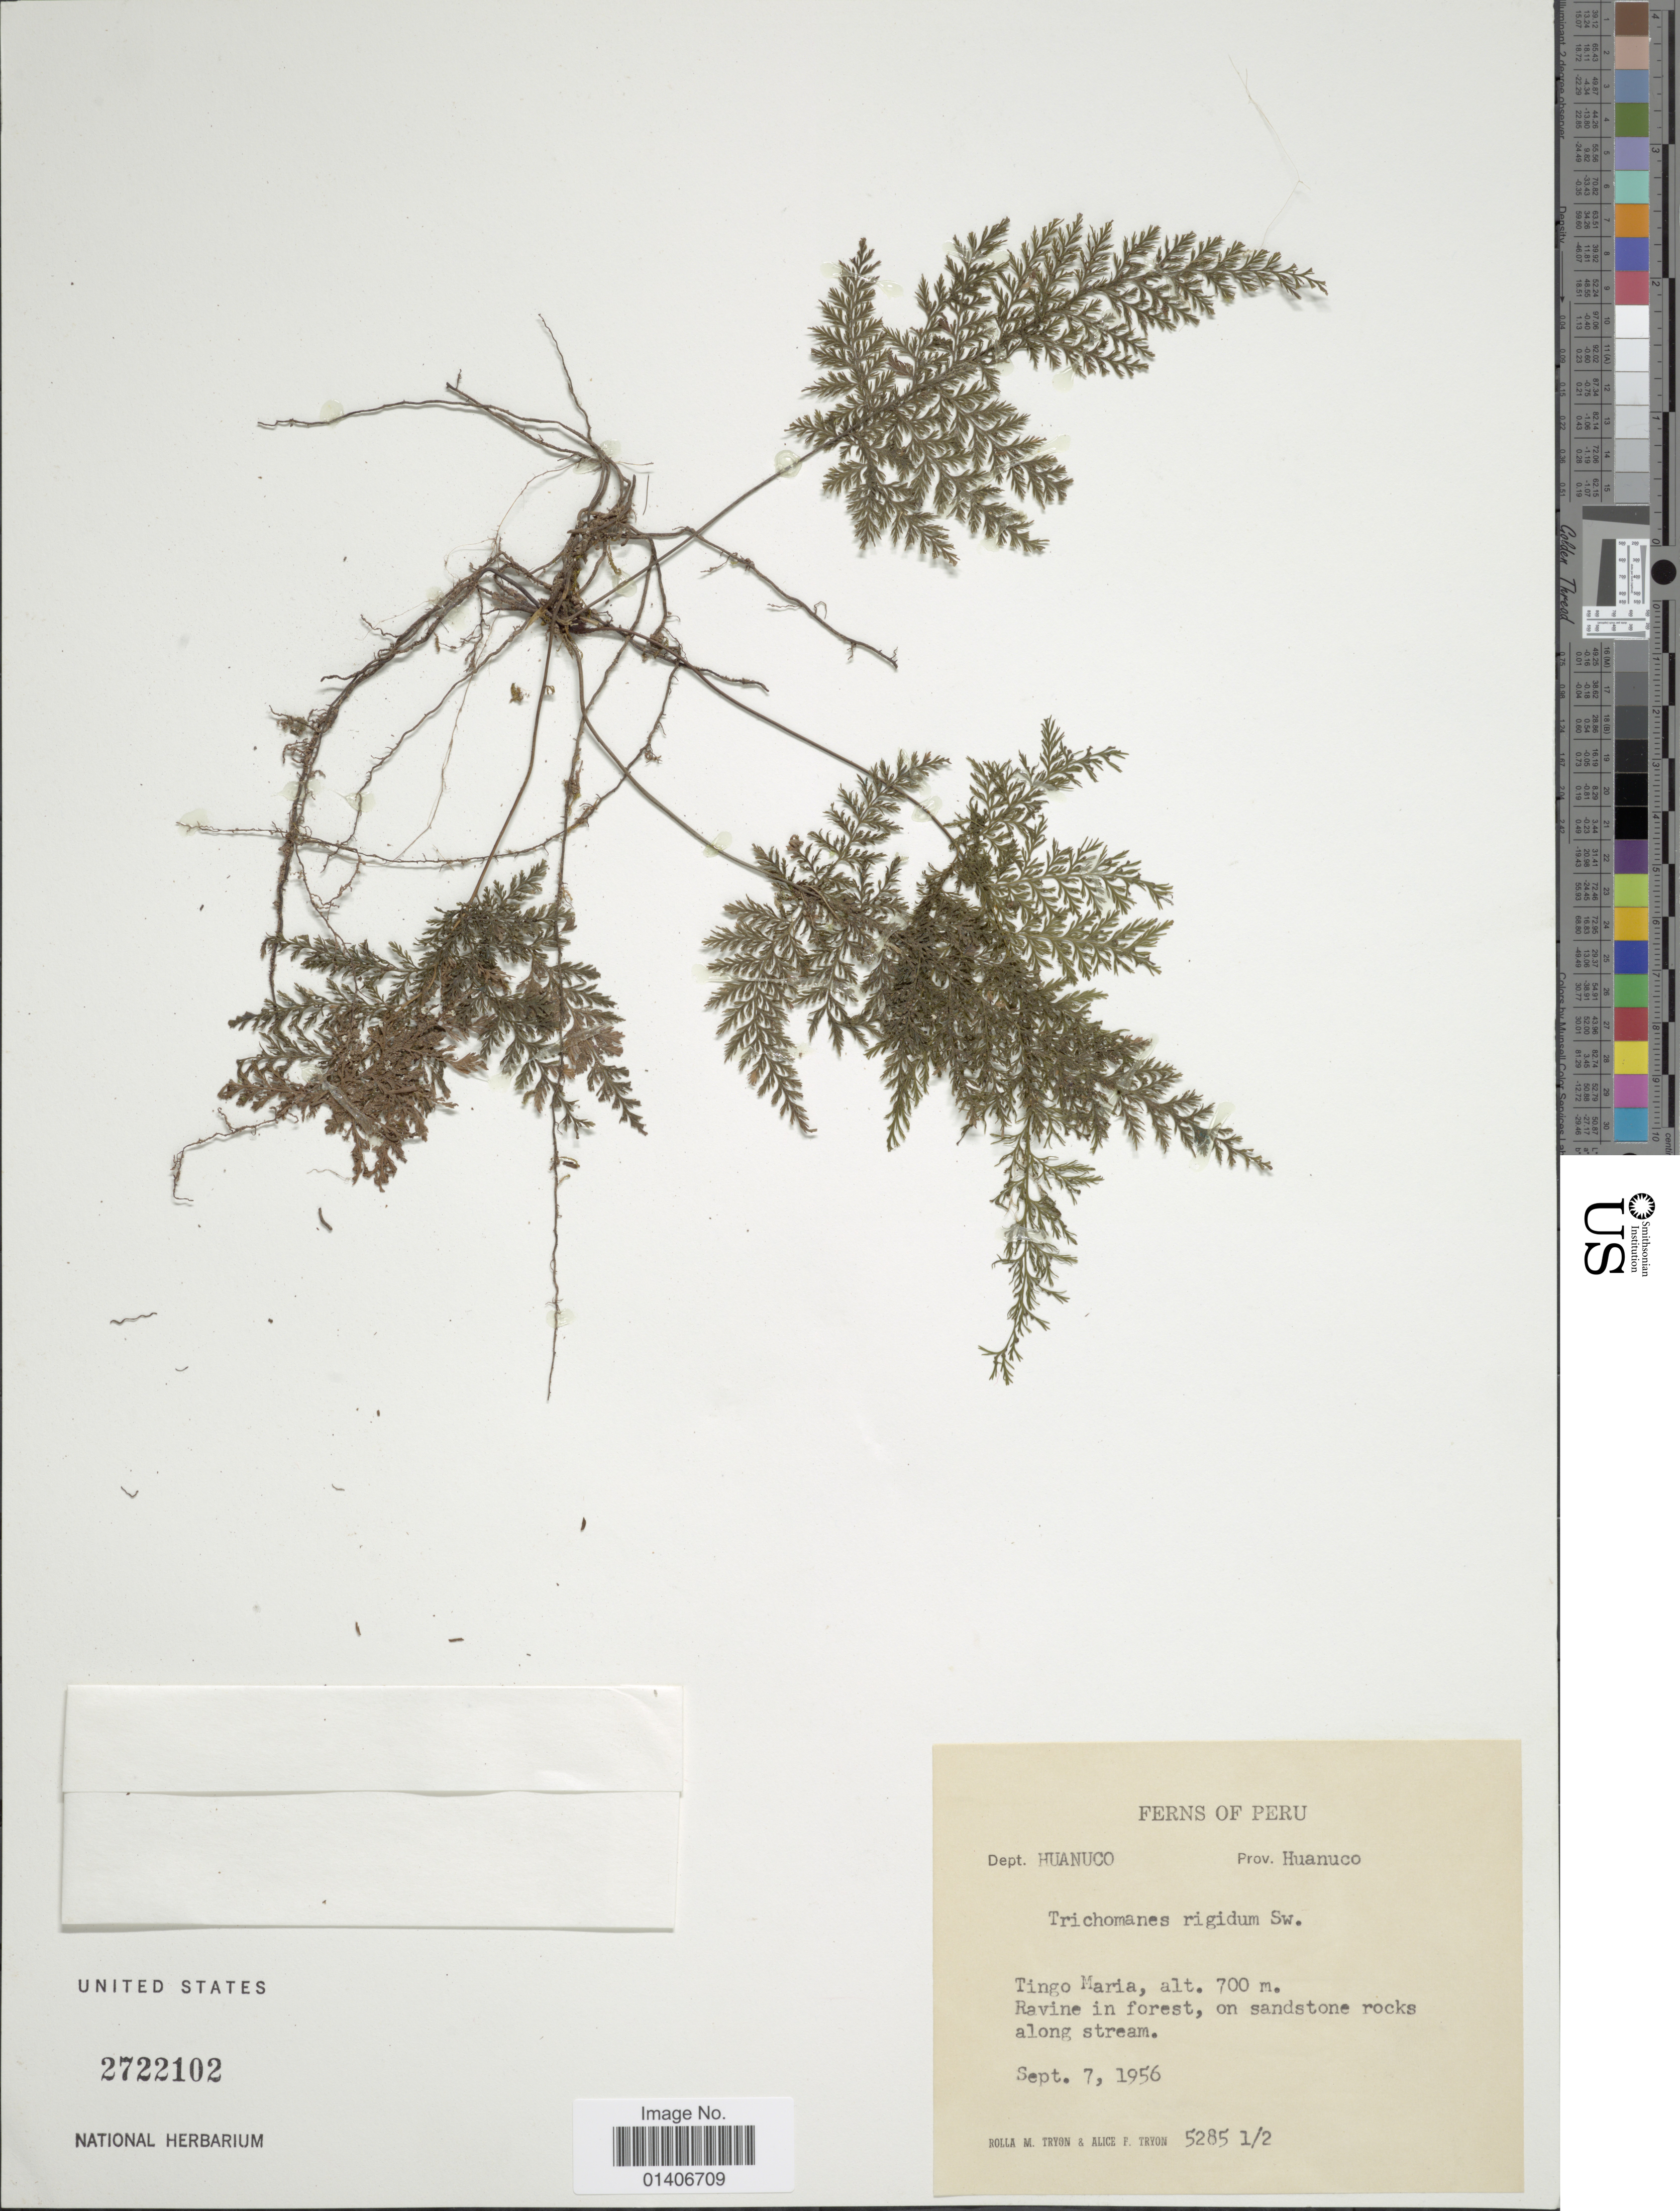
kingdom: Plantae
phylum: Tracheophyta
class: Polypodiopsida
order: Hymenophyllales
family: Hymenophyllaceae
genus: Abrodictyum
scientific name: Abrodictyum rigidum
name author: (Sw.) Ebihara & Dubuisson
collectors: R. M. Tryon & A. F. Tryon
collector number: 5285½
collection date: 1956-09-07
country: Peru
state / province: Huánuco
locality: Dept. Huanuco, Tingo Maria, Ravine in forest, on sandstone rocks along stream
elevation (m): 700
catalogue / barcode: US 2722102